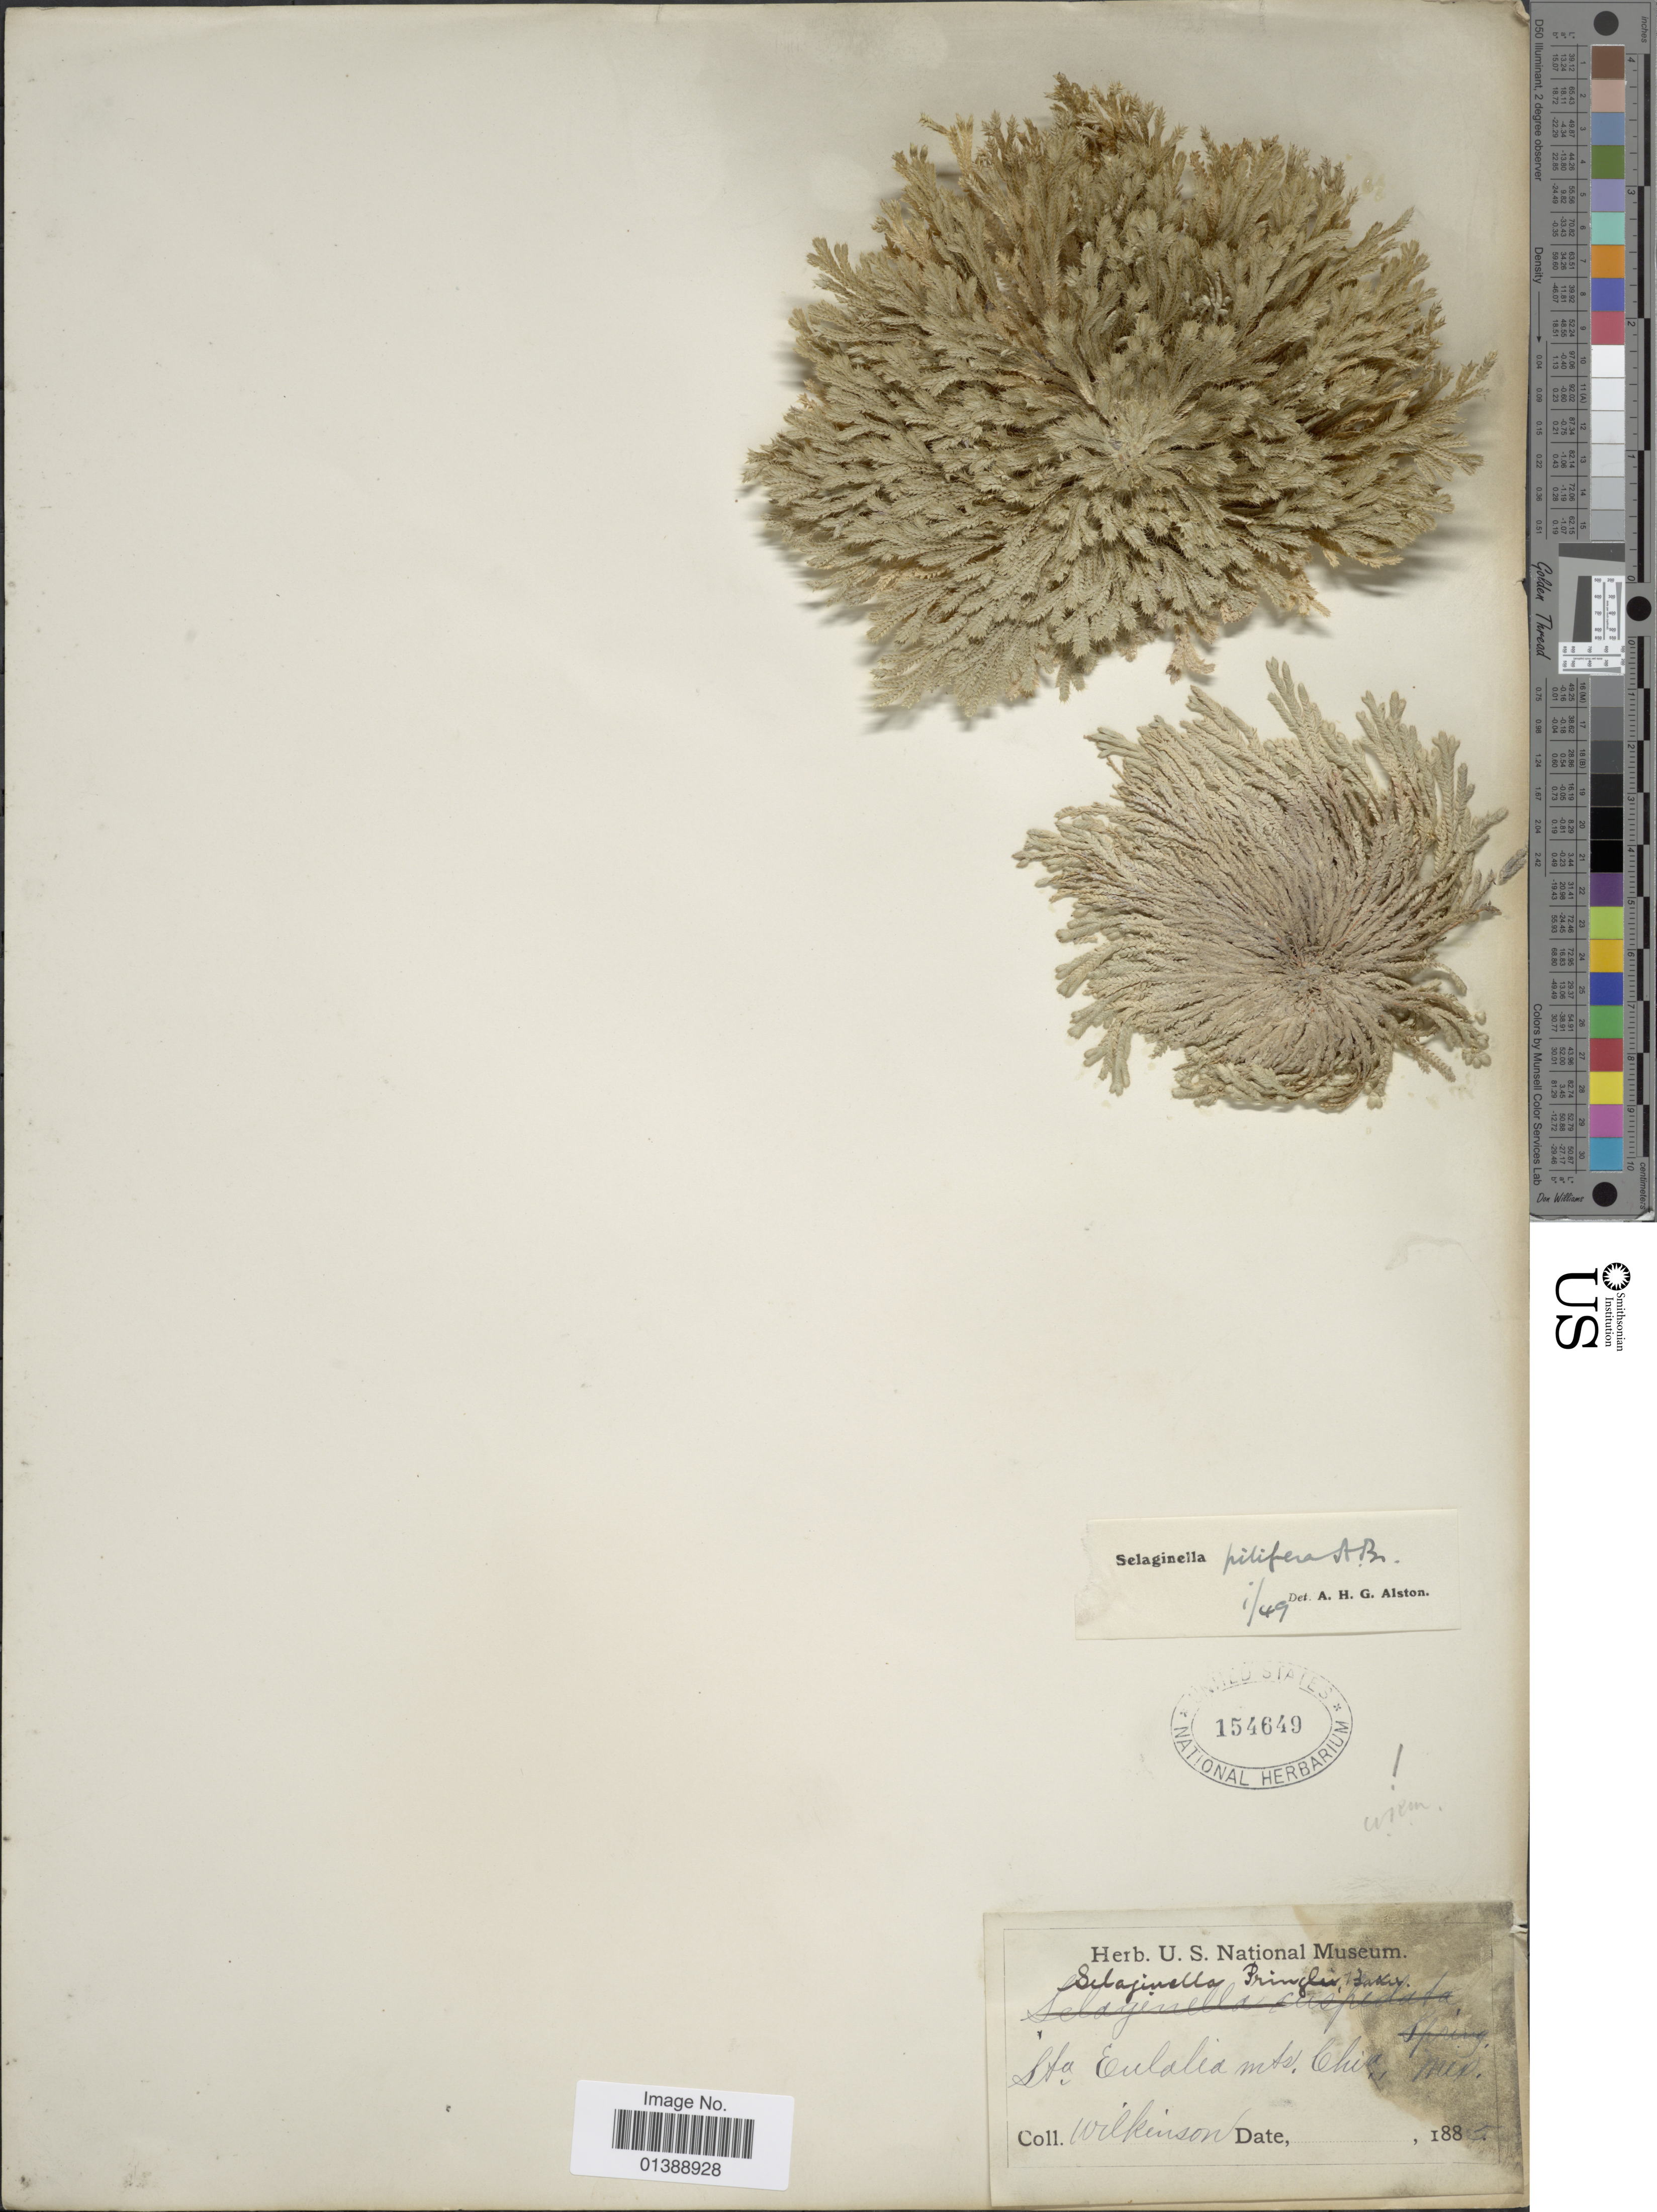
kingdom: Plantae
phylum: Tracheophyta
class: Lycopodiopsida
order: Selaginellales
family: Selaginellaceae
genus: Selaginella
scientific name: Selaginella pilifera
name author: A. Braun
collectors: Wilkinson, --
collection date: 1885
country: Mexico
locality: Sta Eulalia mts, Chia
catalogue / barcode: US 154649